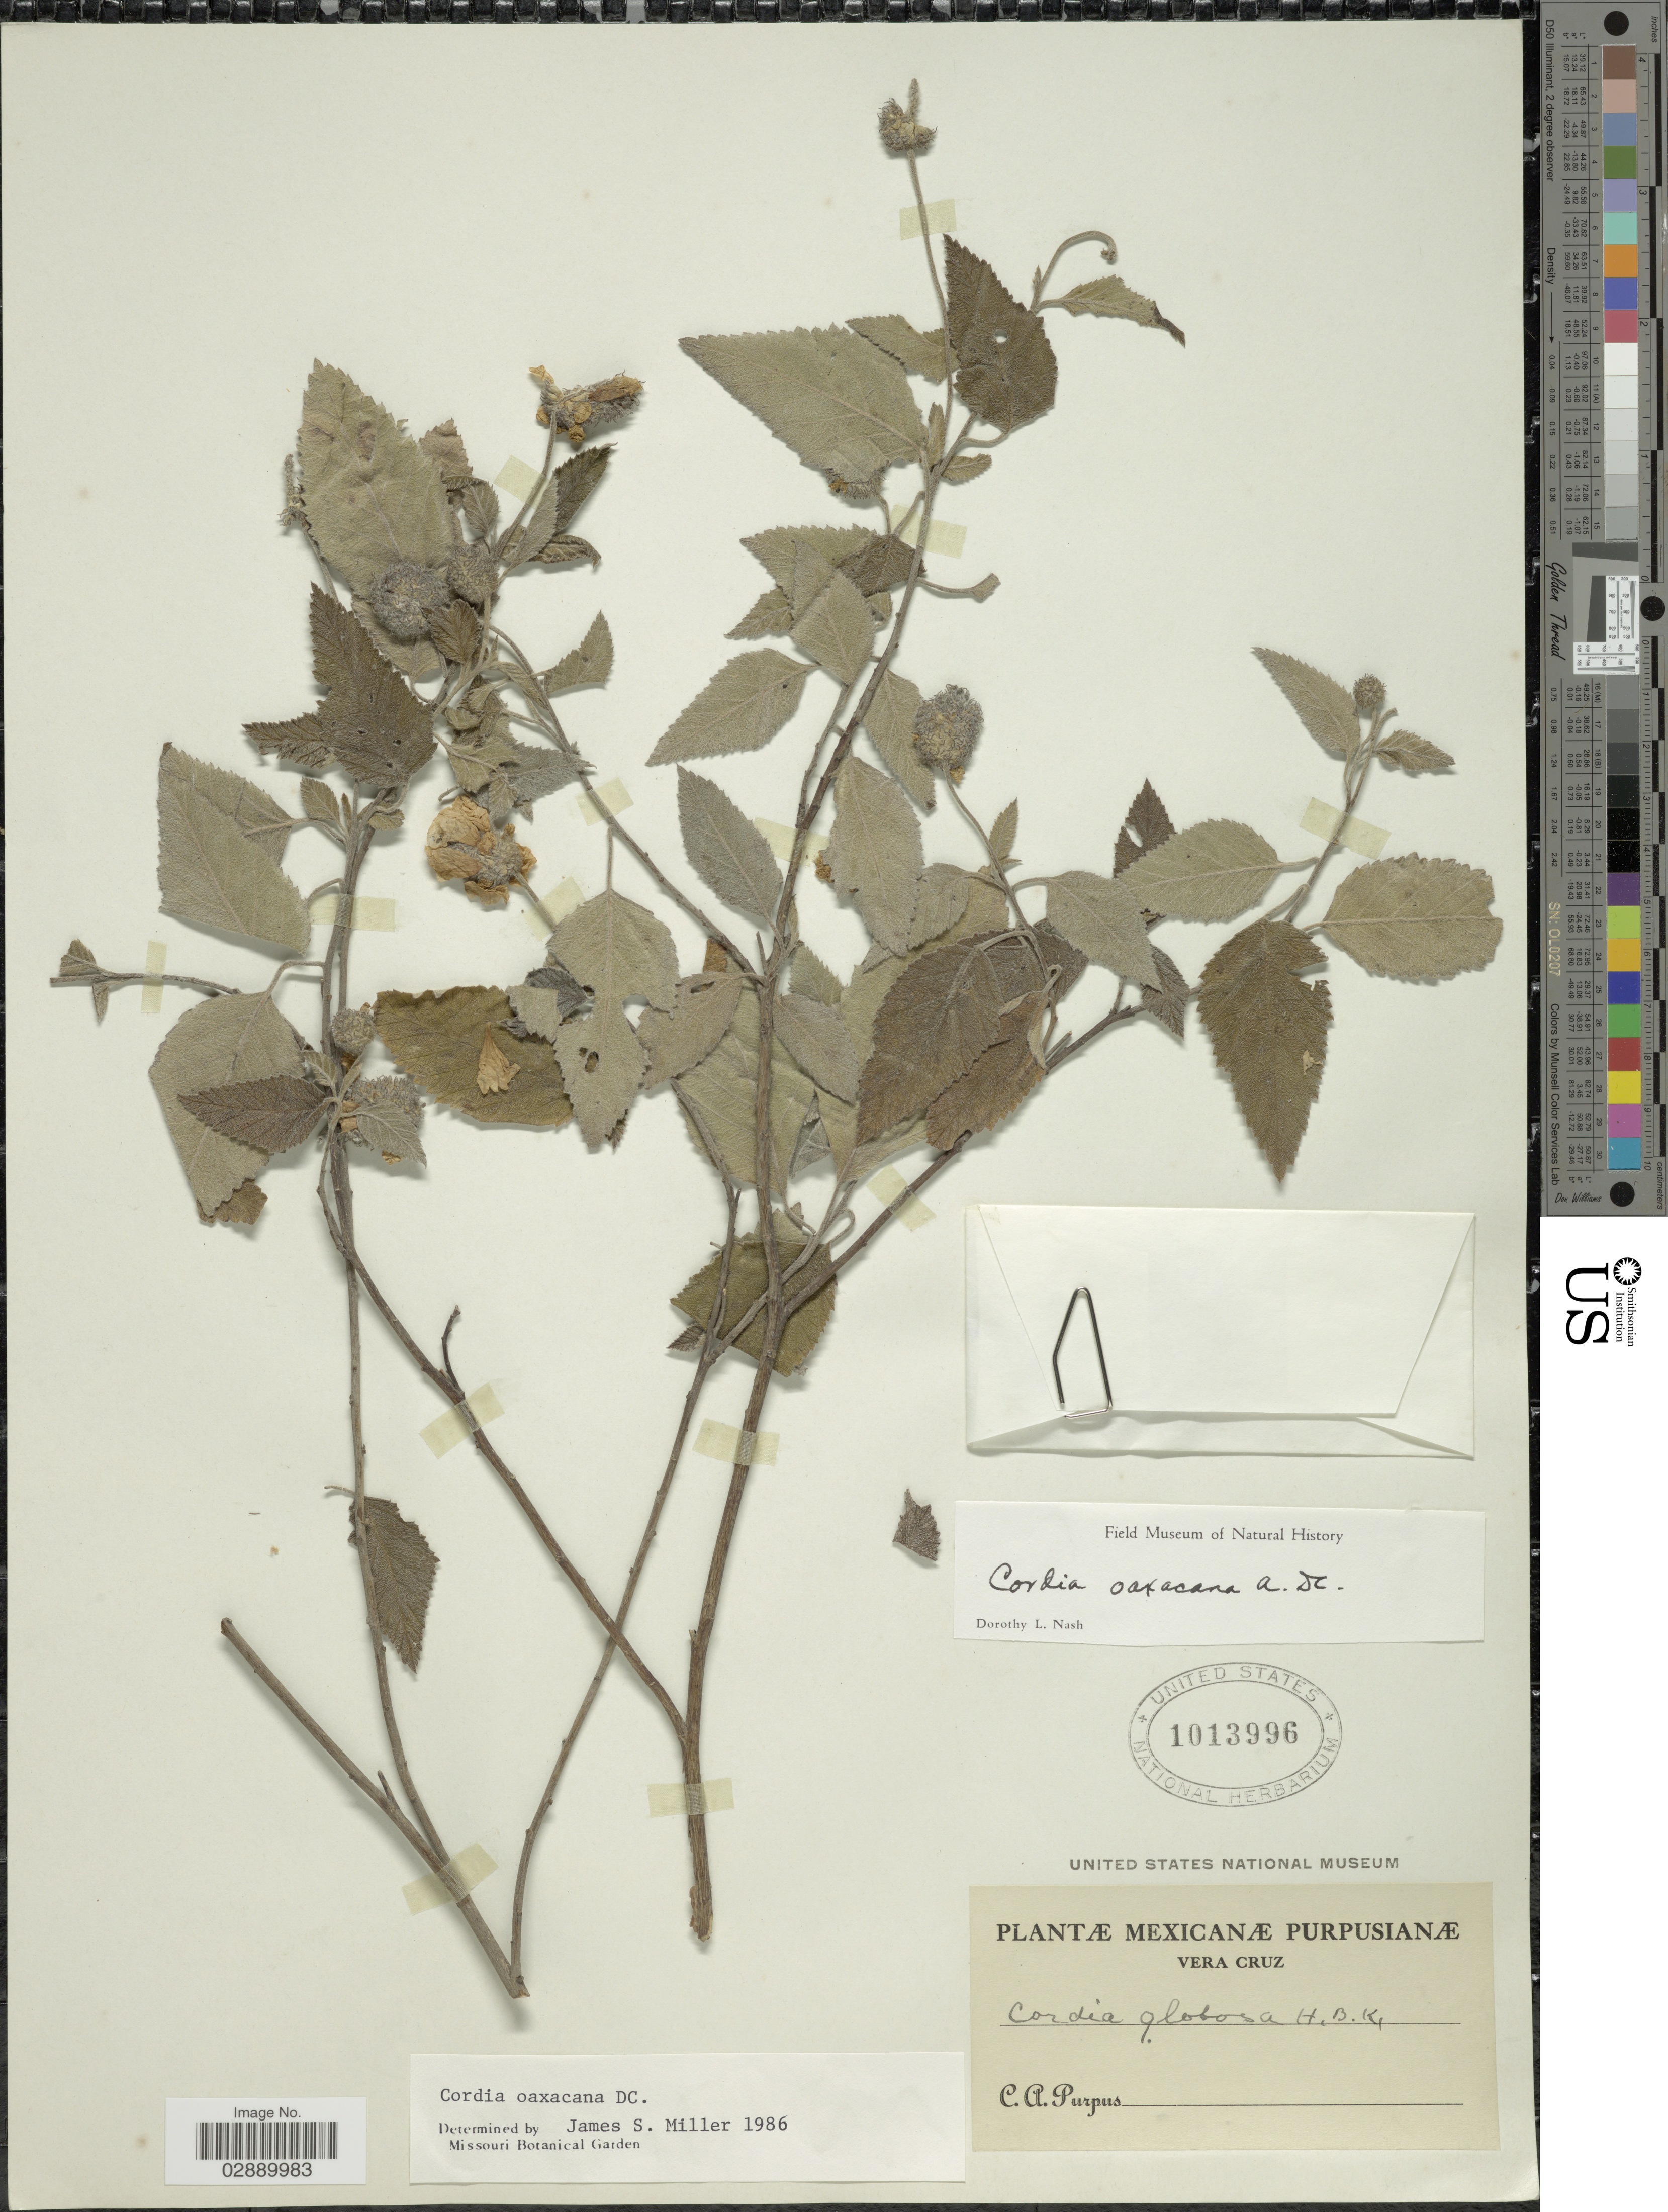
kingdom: Plantae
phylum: Tracheophyta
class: Magnoliopsida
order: Boraginales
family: Cordiaceae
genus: Cordia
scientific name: Cordia oaxacana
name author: A. DC.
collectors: C. A. Purpus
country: Mexico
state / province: Veracruz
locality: Vera Cruz.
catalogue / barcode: US 1013996